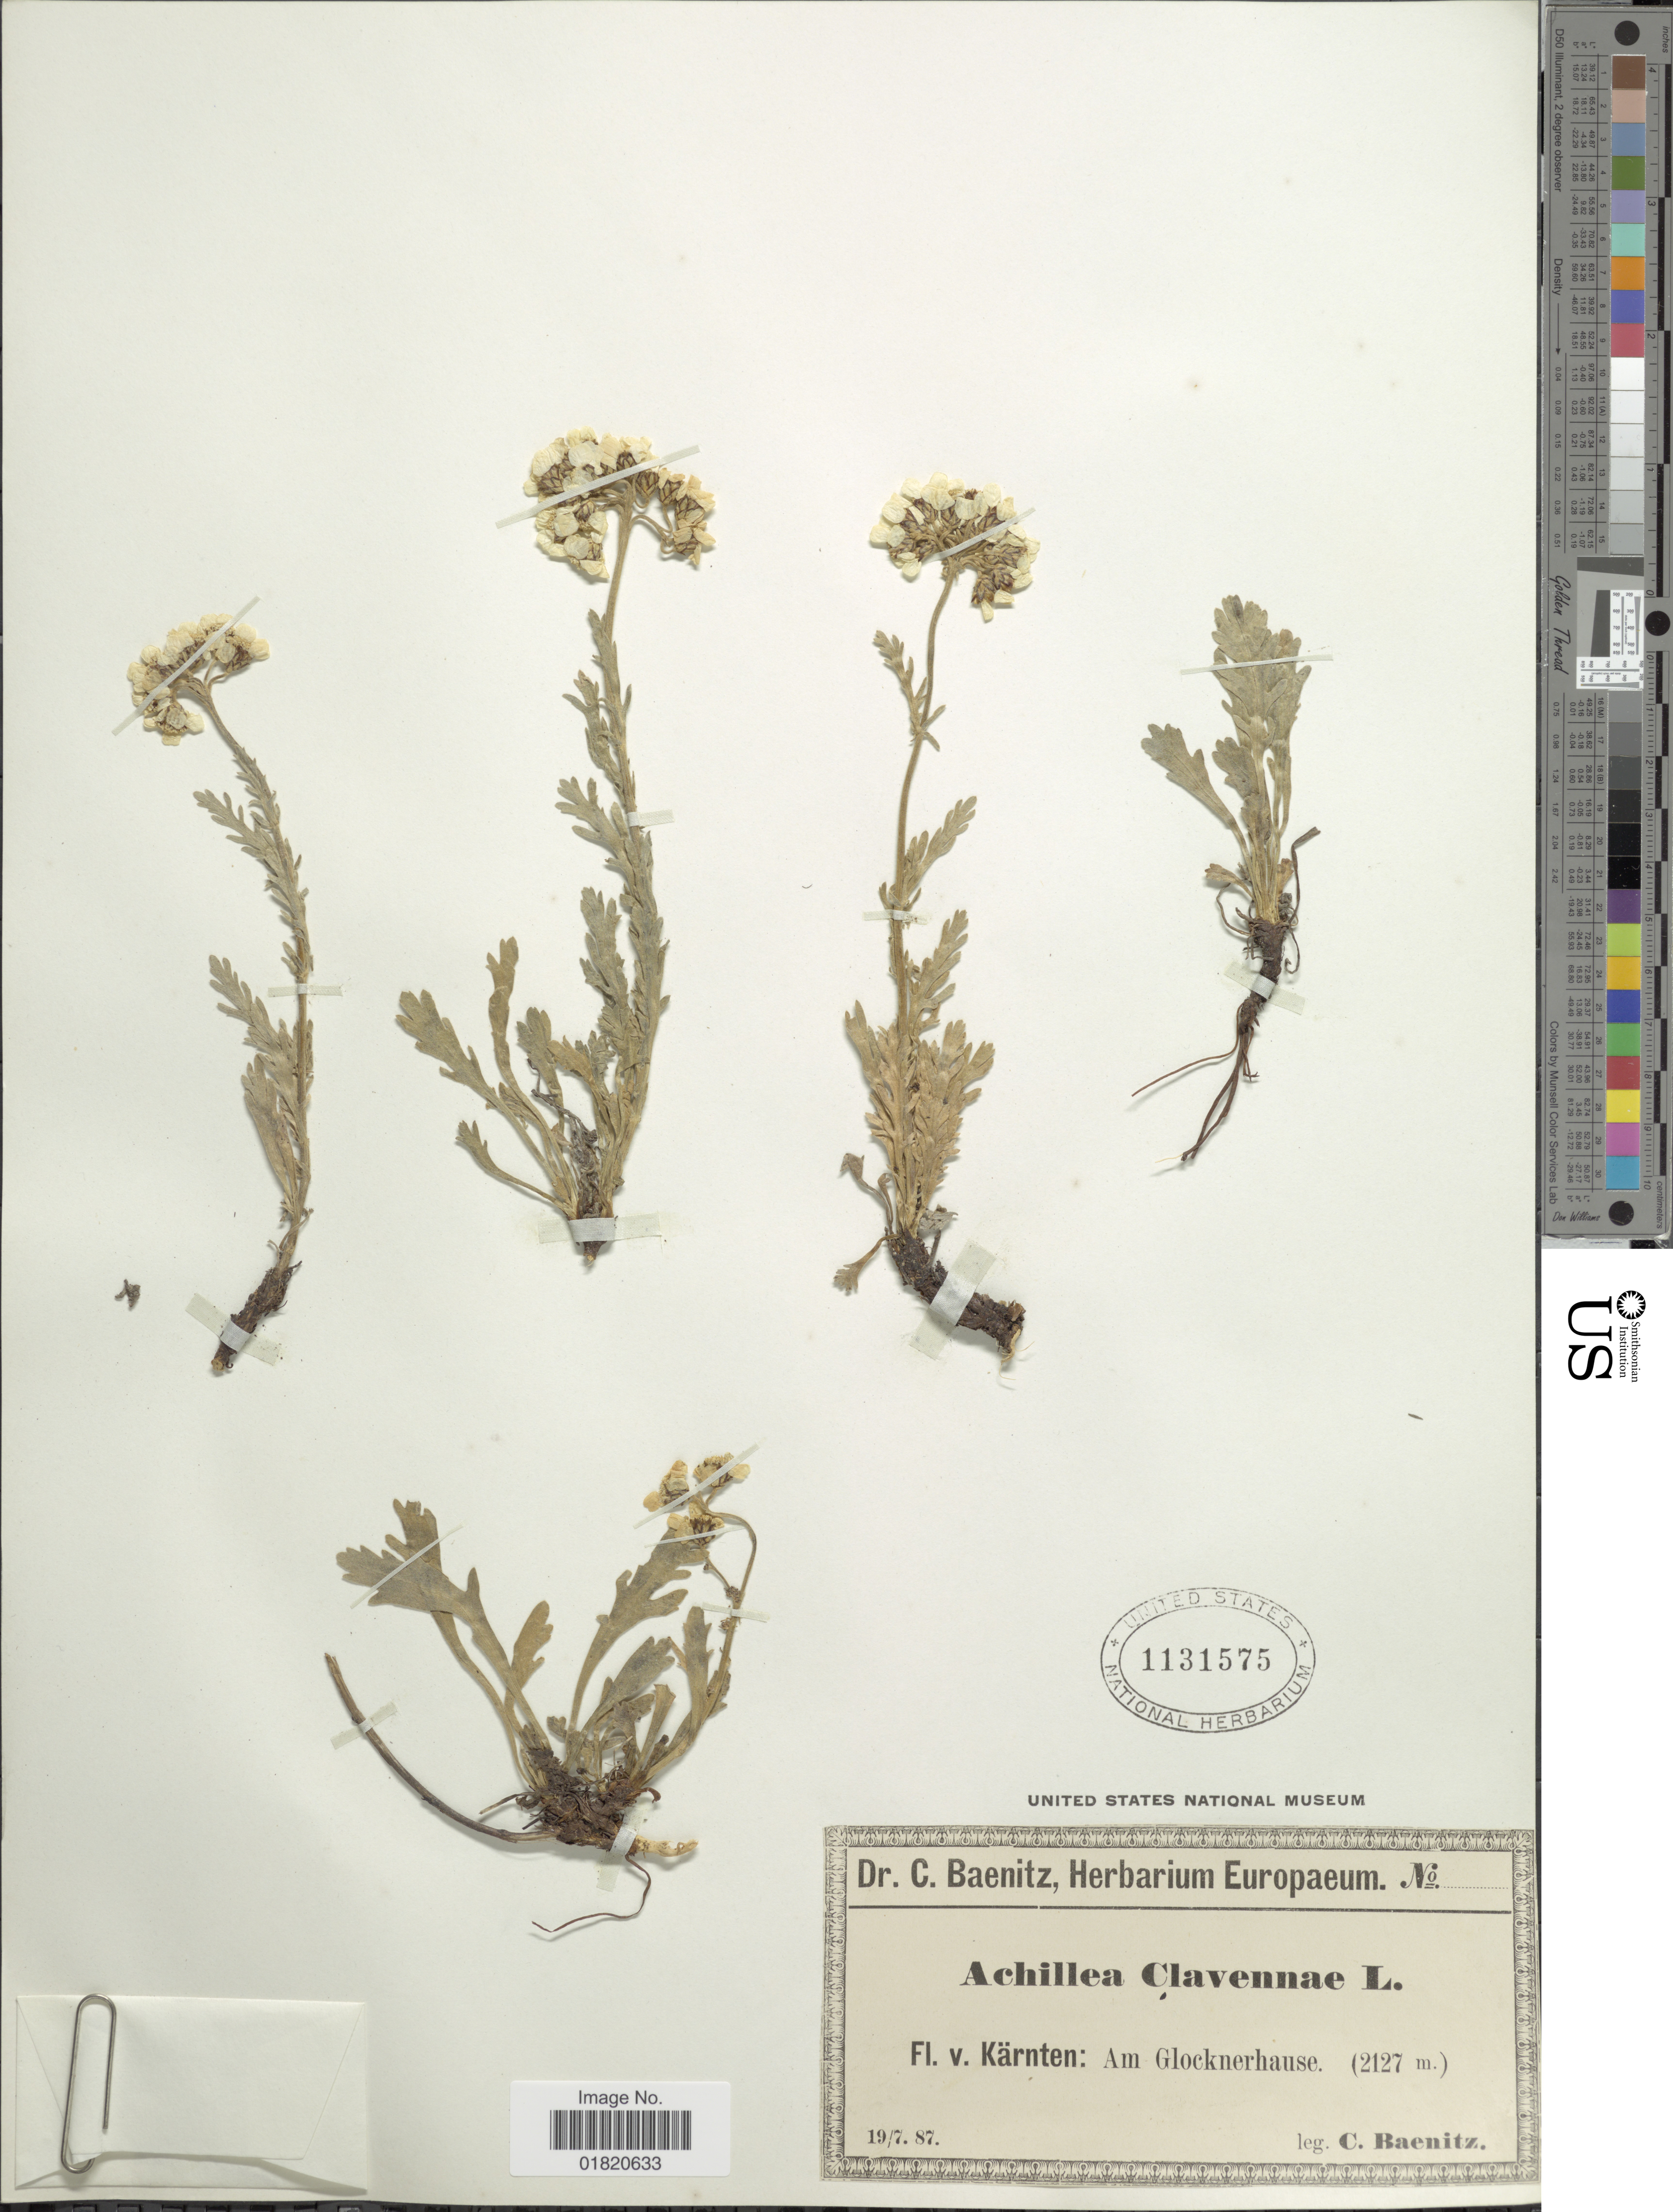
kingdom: Plantae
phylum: Tracheophyta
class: Magnoliopsida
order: Asterales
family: Asteraceae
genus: Achillea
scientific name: Achillea clavennae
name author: L.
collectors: C. G. Baenitz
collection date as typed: Transcribed d/m/y: 19/7/87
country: Austria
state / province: Karnten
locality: Am Glocknerhause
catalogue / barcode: US 1131575